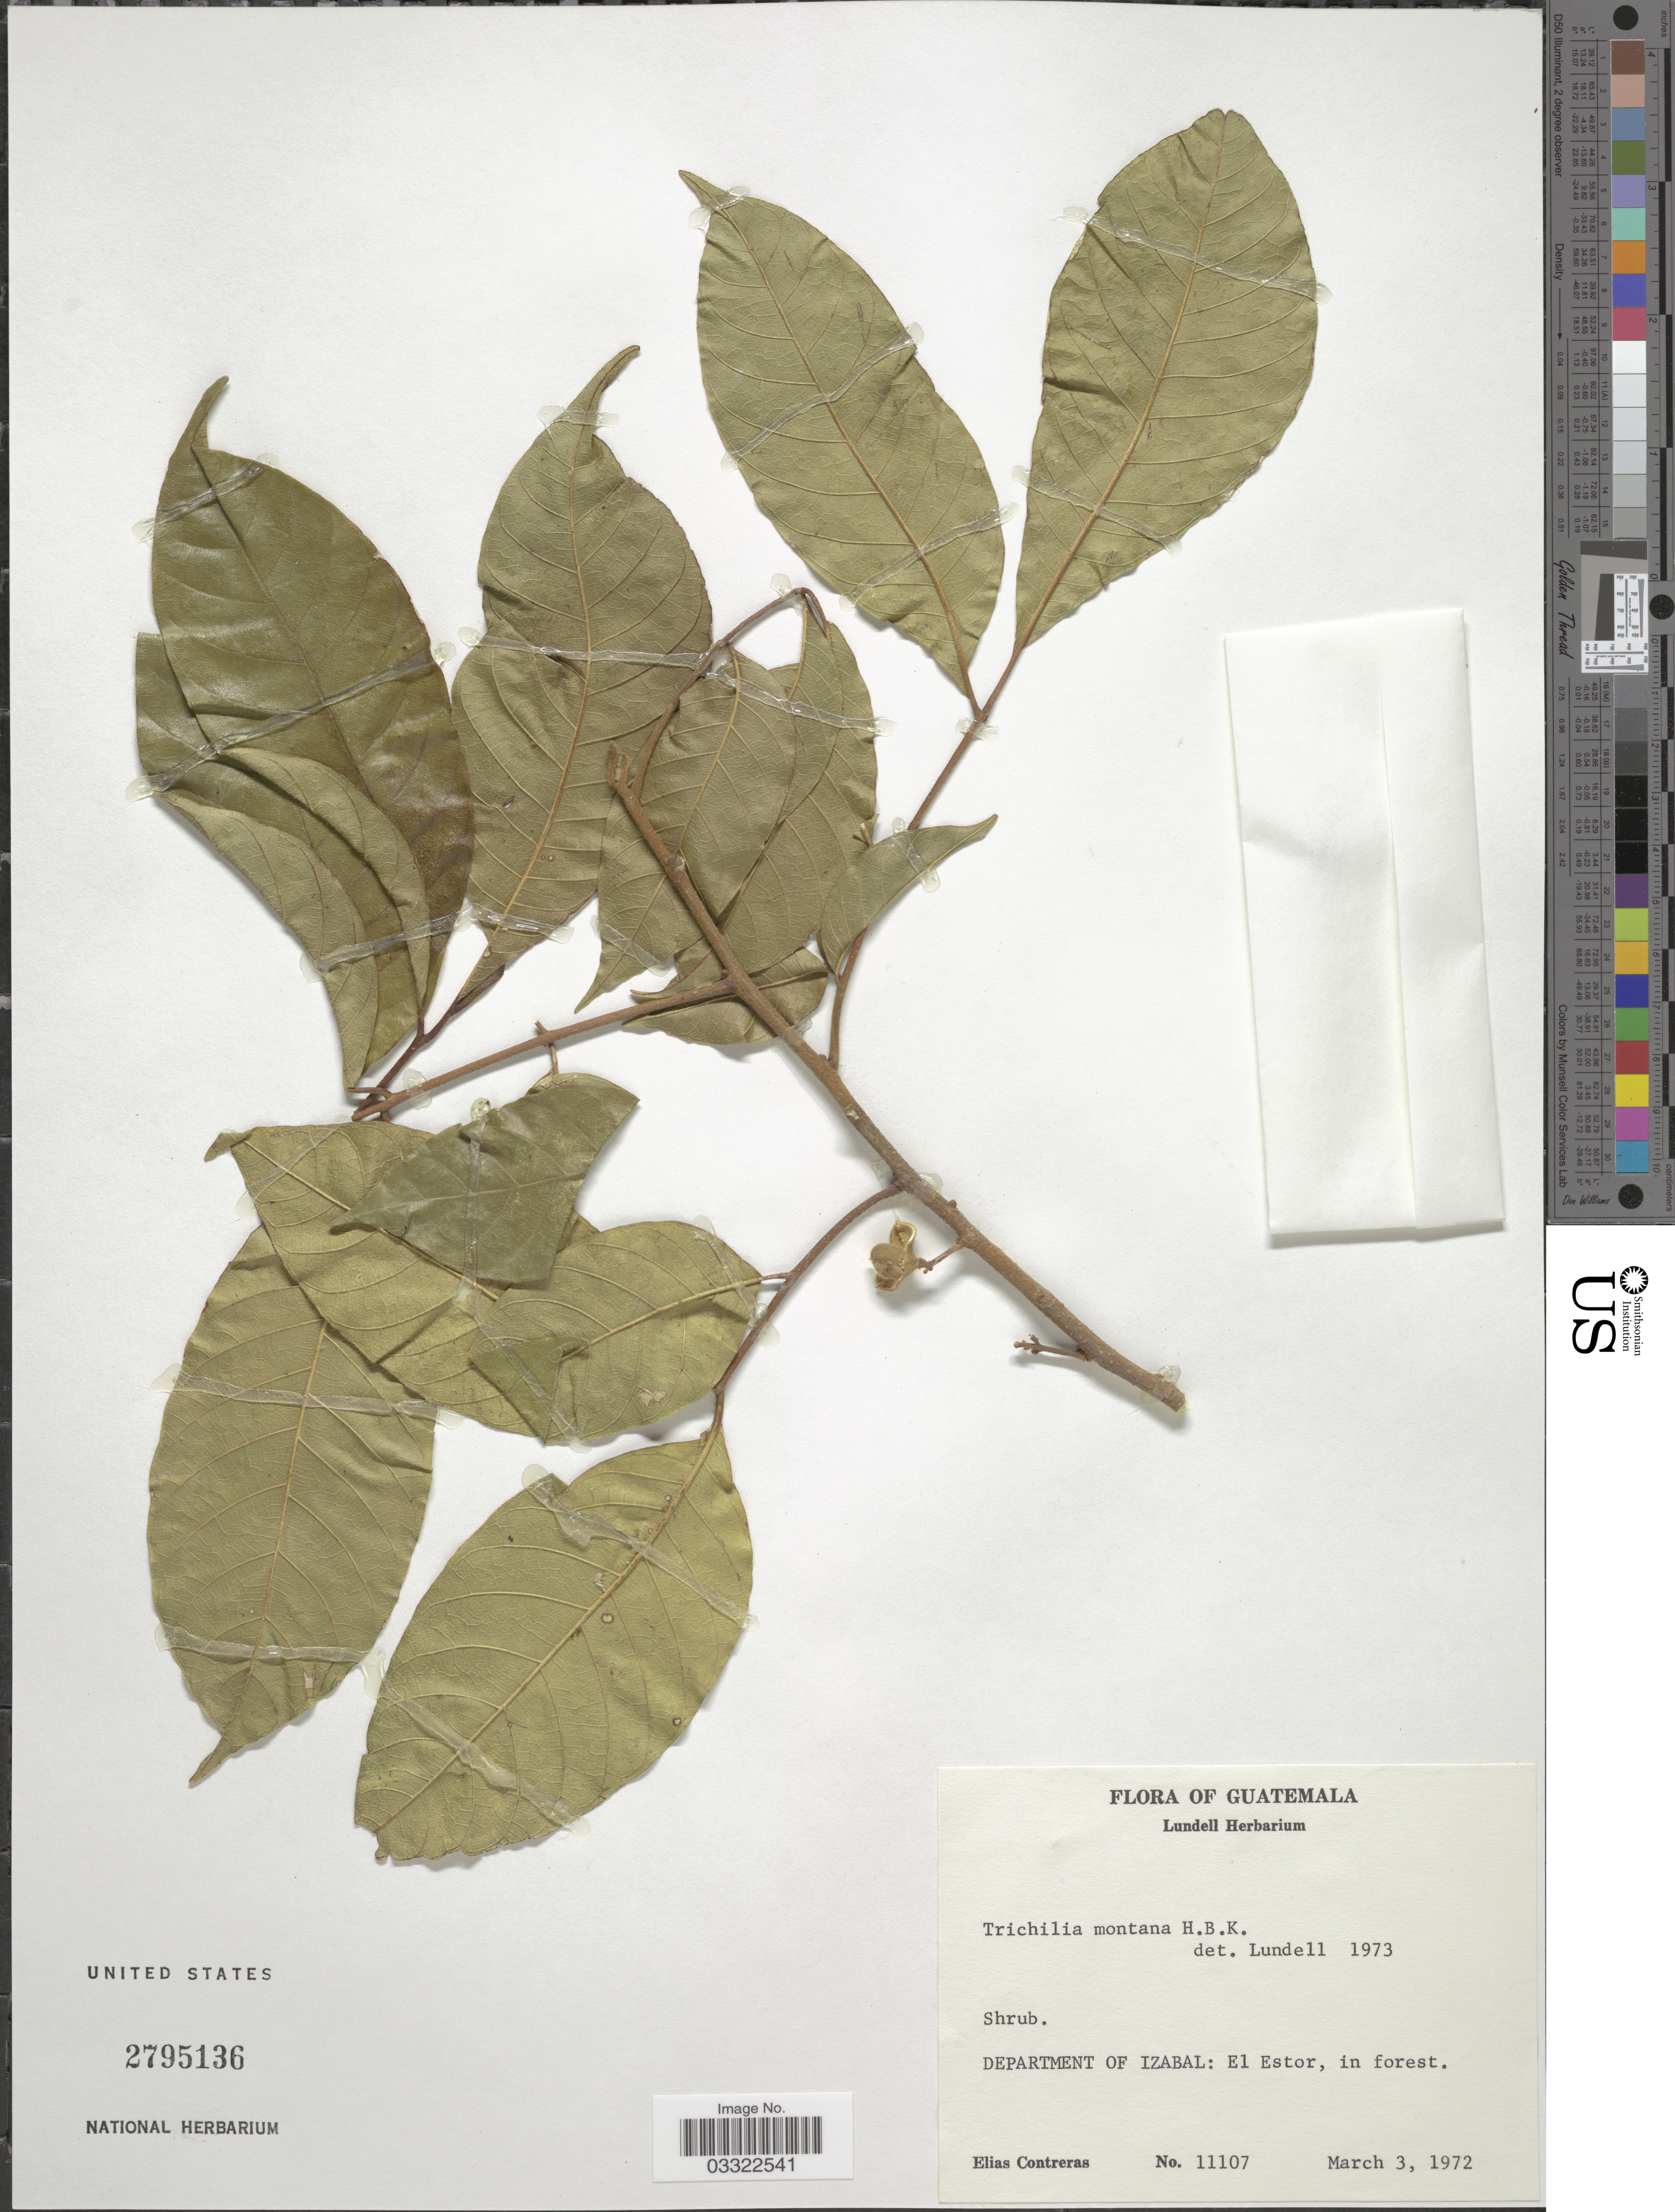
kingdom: Plantae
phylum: Tracheophyta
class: Magnoliopsida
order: Sapindales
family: Meliaceae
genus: Trichilia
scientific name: Trichilia montana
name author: Kunth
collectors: E. Contreras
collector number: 11107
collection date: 1972-03-03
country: Guatemala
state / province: Izabal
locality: Department of Izabal: El Estor.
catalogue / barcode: US 2795136